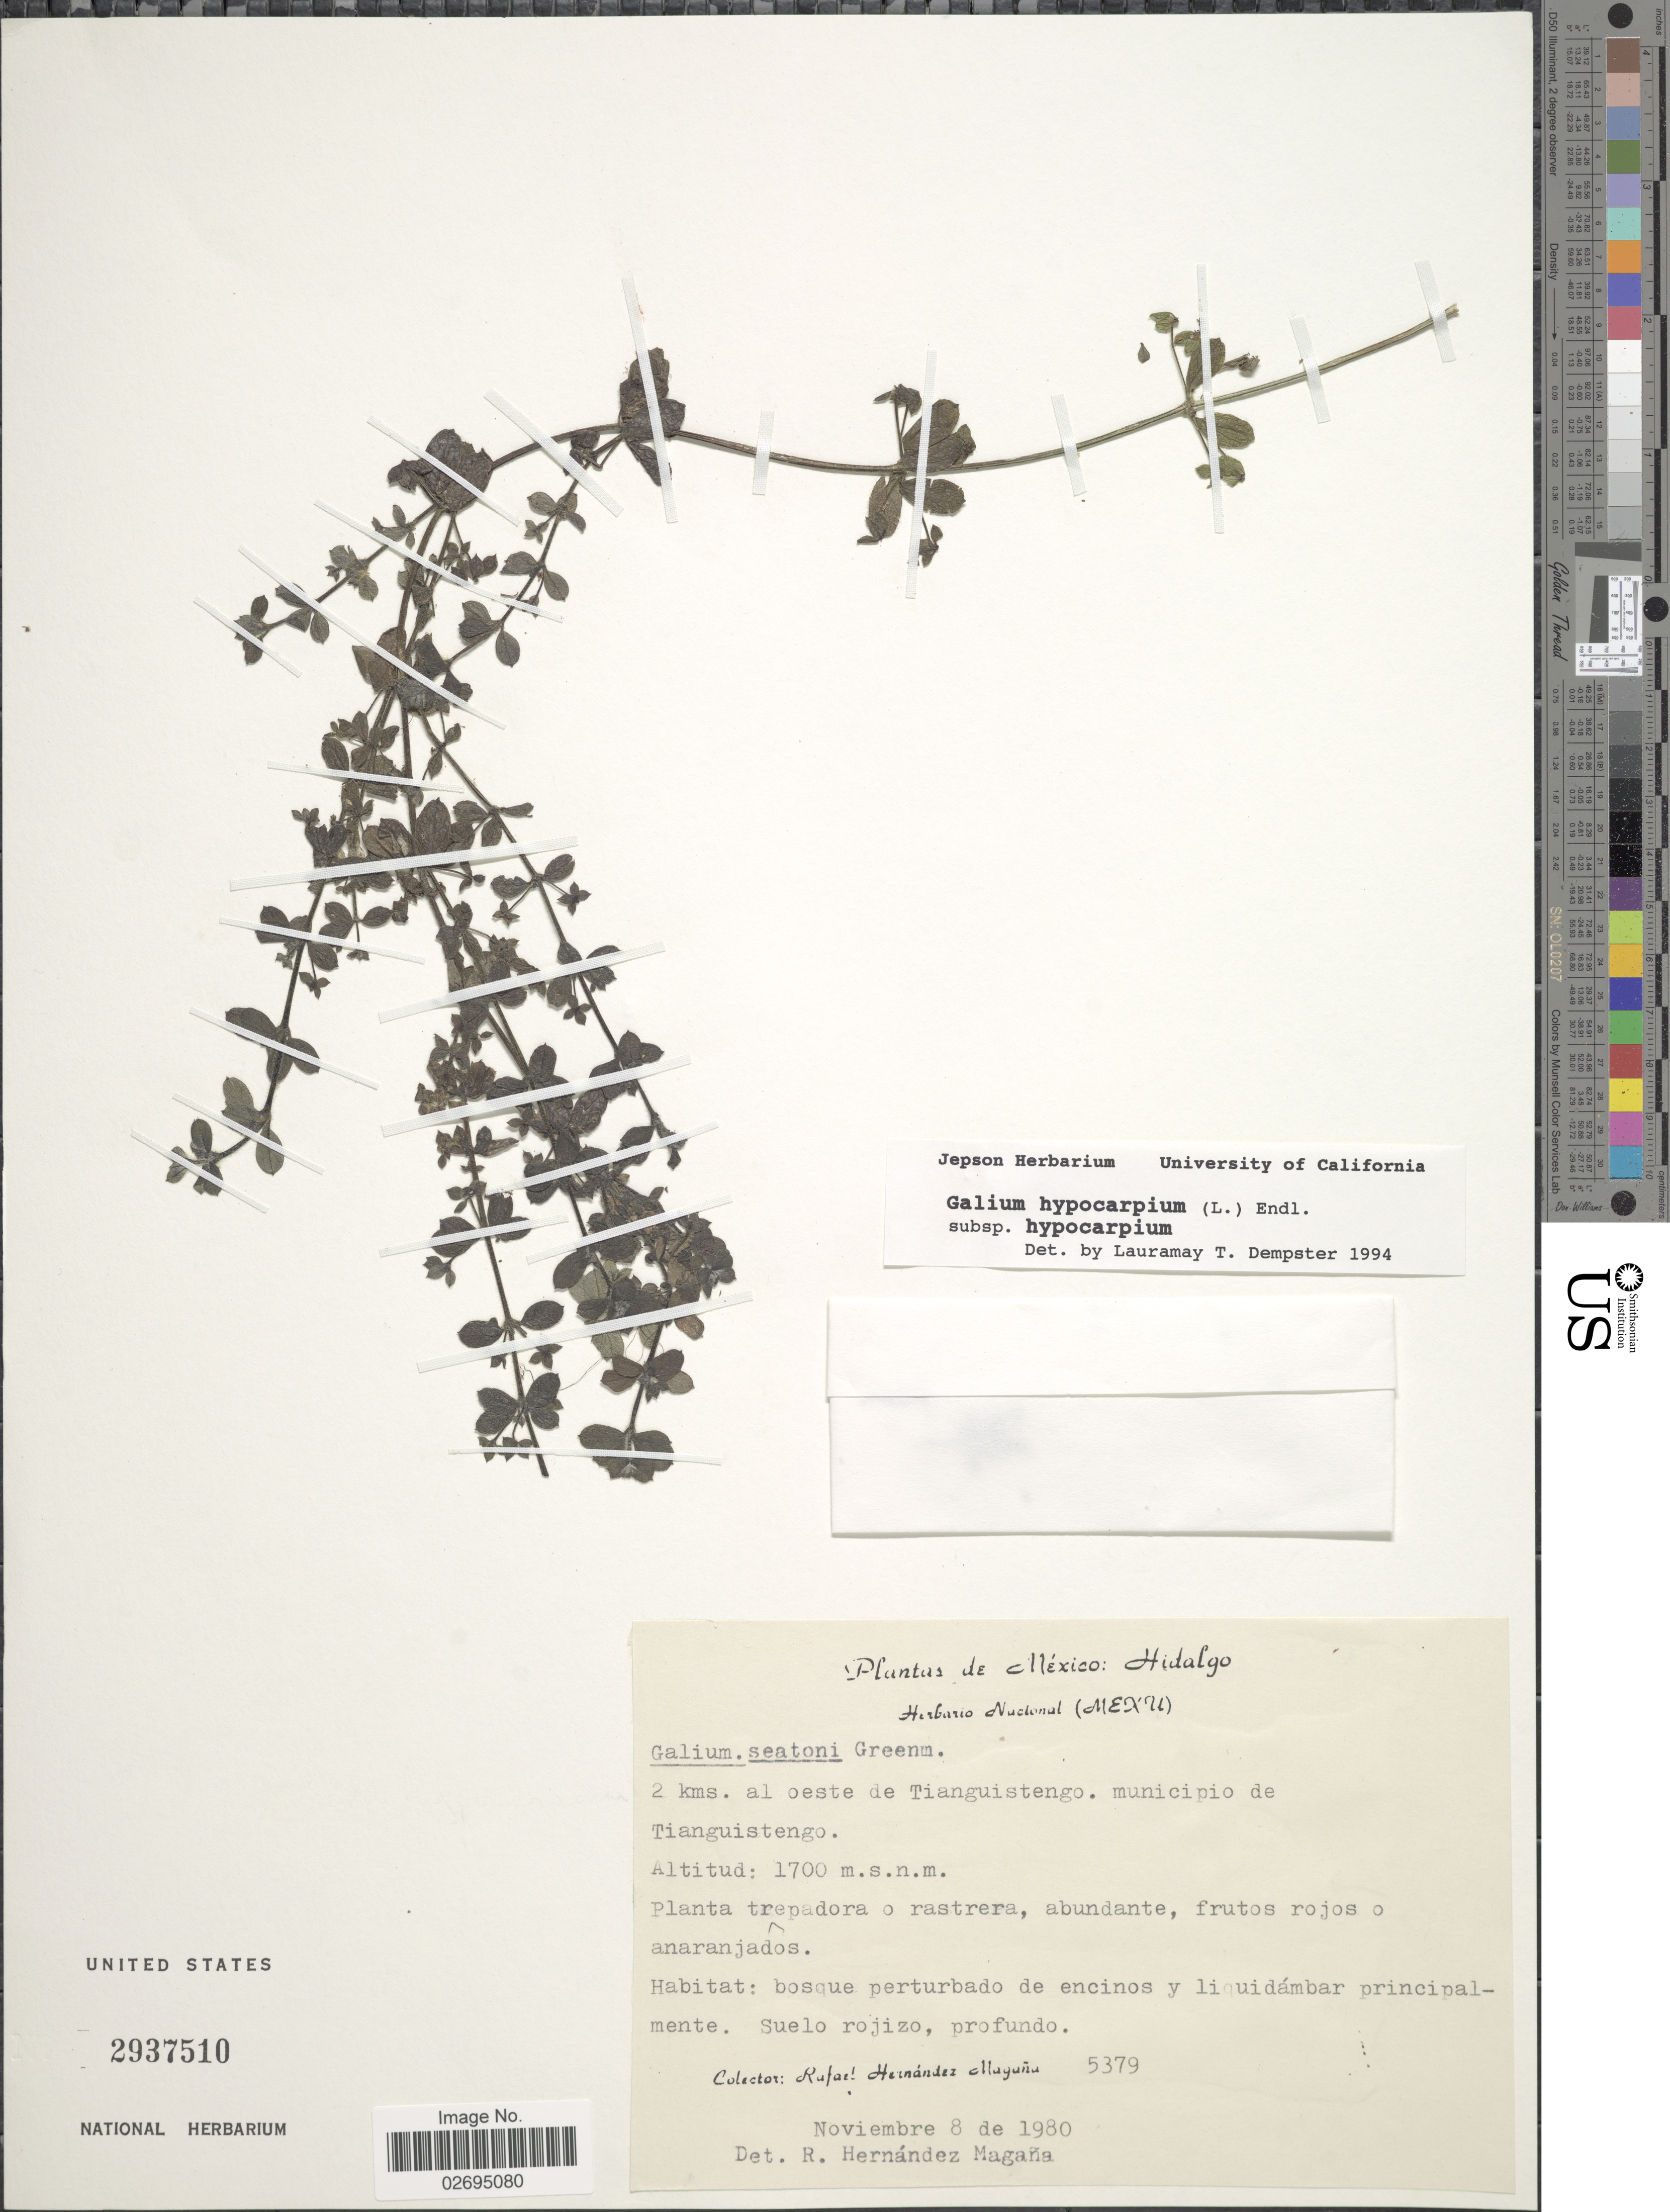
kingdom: Plantae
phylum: Tracheophyta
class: Magnoliopsida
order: Gentianales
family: Rubiaceae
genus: Galium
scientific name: Galium hypocarpium subsp. hypocarpium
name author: (L.) Endl. ex Griseb.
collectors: R. Hernández-M.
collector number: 5379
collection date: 1980-11-08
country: Mexico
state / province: Hidalgo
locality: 2 kms. al oeste de Tianguistengo. municipio de Tianguistengo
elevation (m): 1700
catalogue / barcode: US 2937510